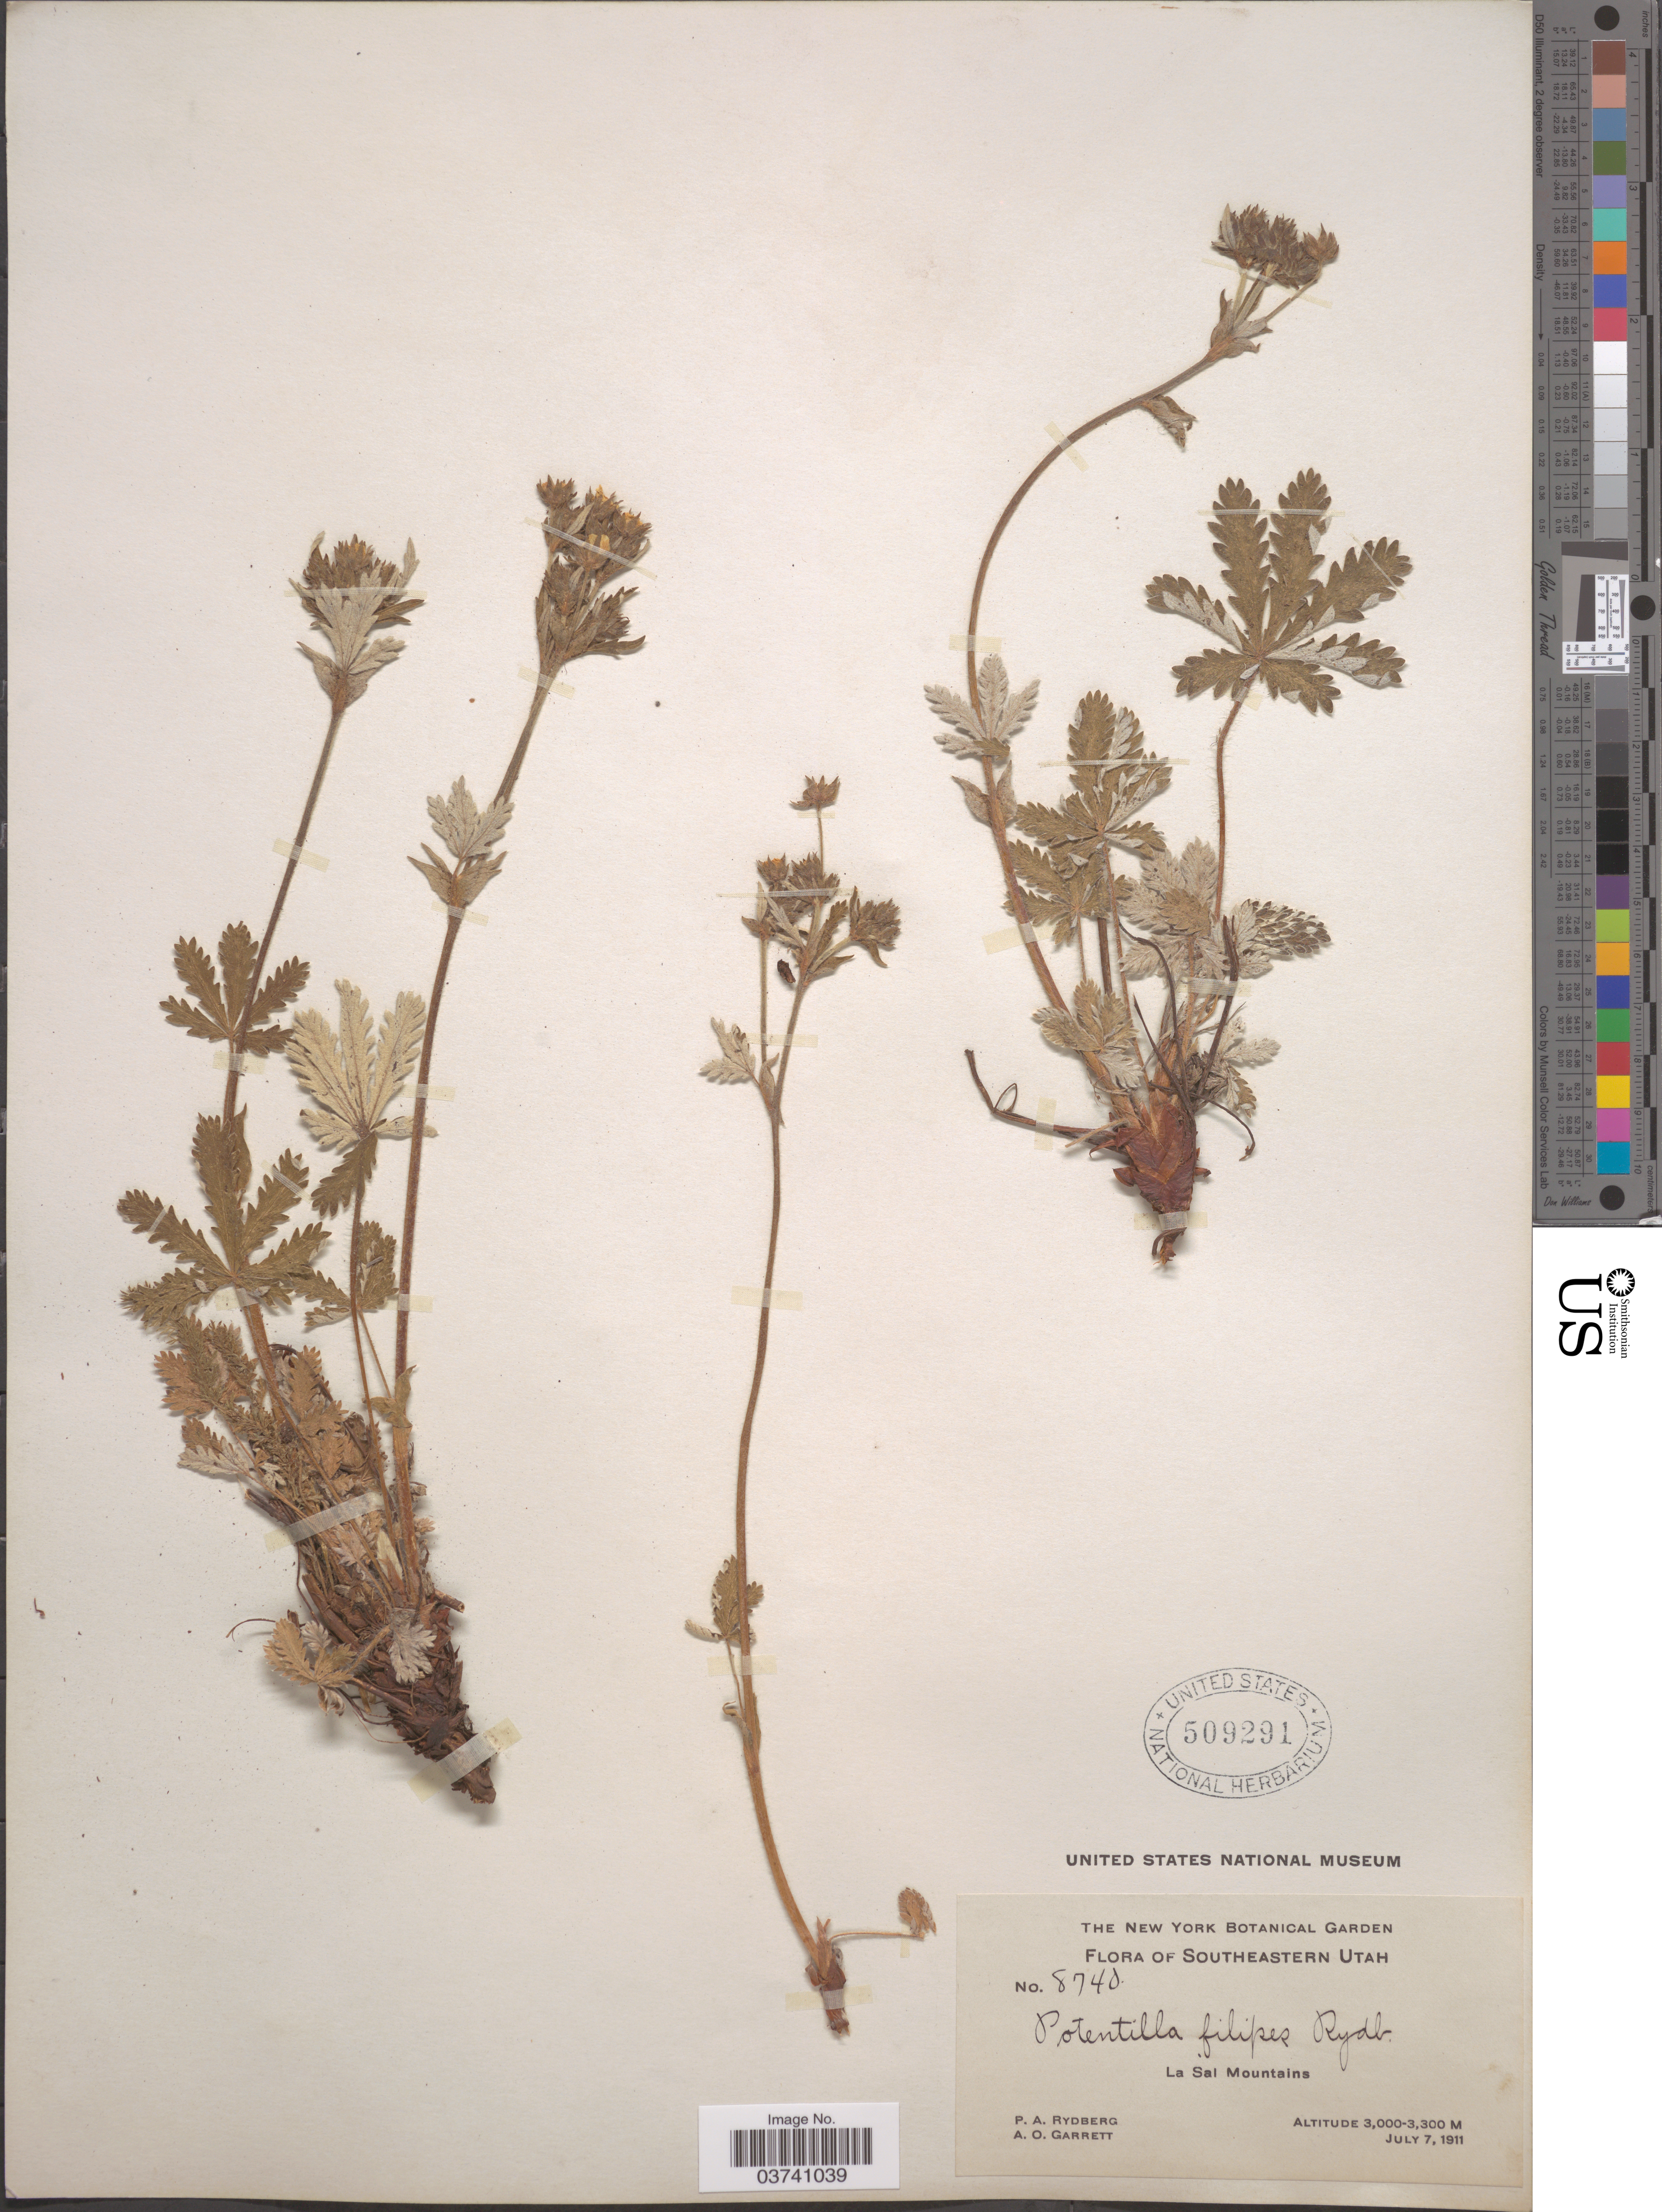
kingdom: Plantae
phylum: Tracheophyta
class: Magnoliopsida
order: Rosales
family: Rosaceae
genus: Potentilla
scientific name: Potentilla pulcherrima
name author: Lehm.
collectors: P. A. Rydberg & A. O. Garrett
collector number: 8748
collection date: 1911-07-07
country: United States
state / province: Utah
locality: Southeastern Utah. La Sal Mountains.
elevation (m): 3000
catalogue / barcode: US 509291